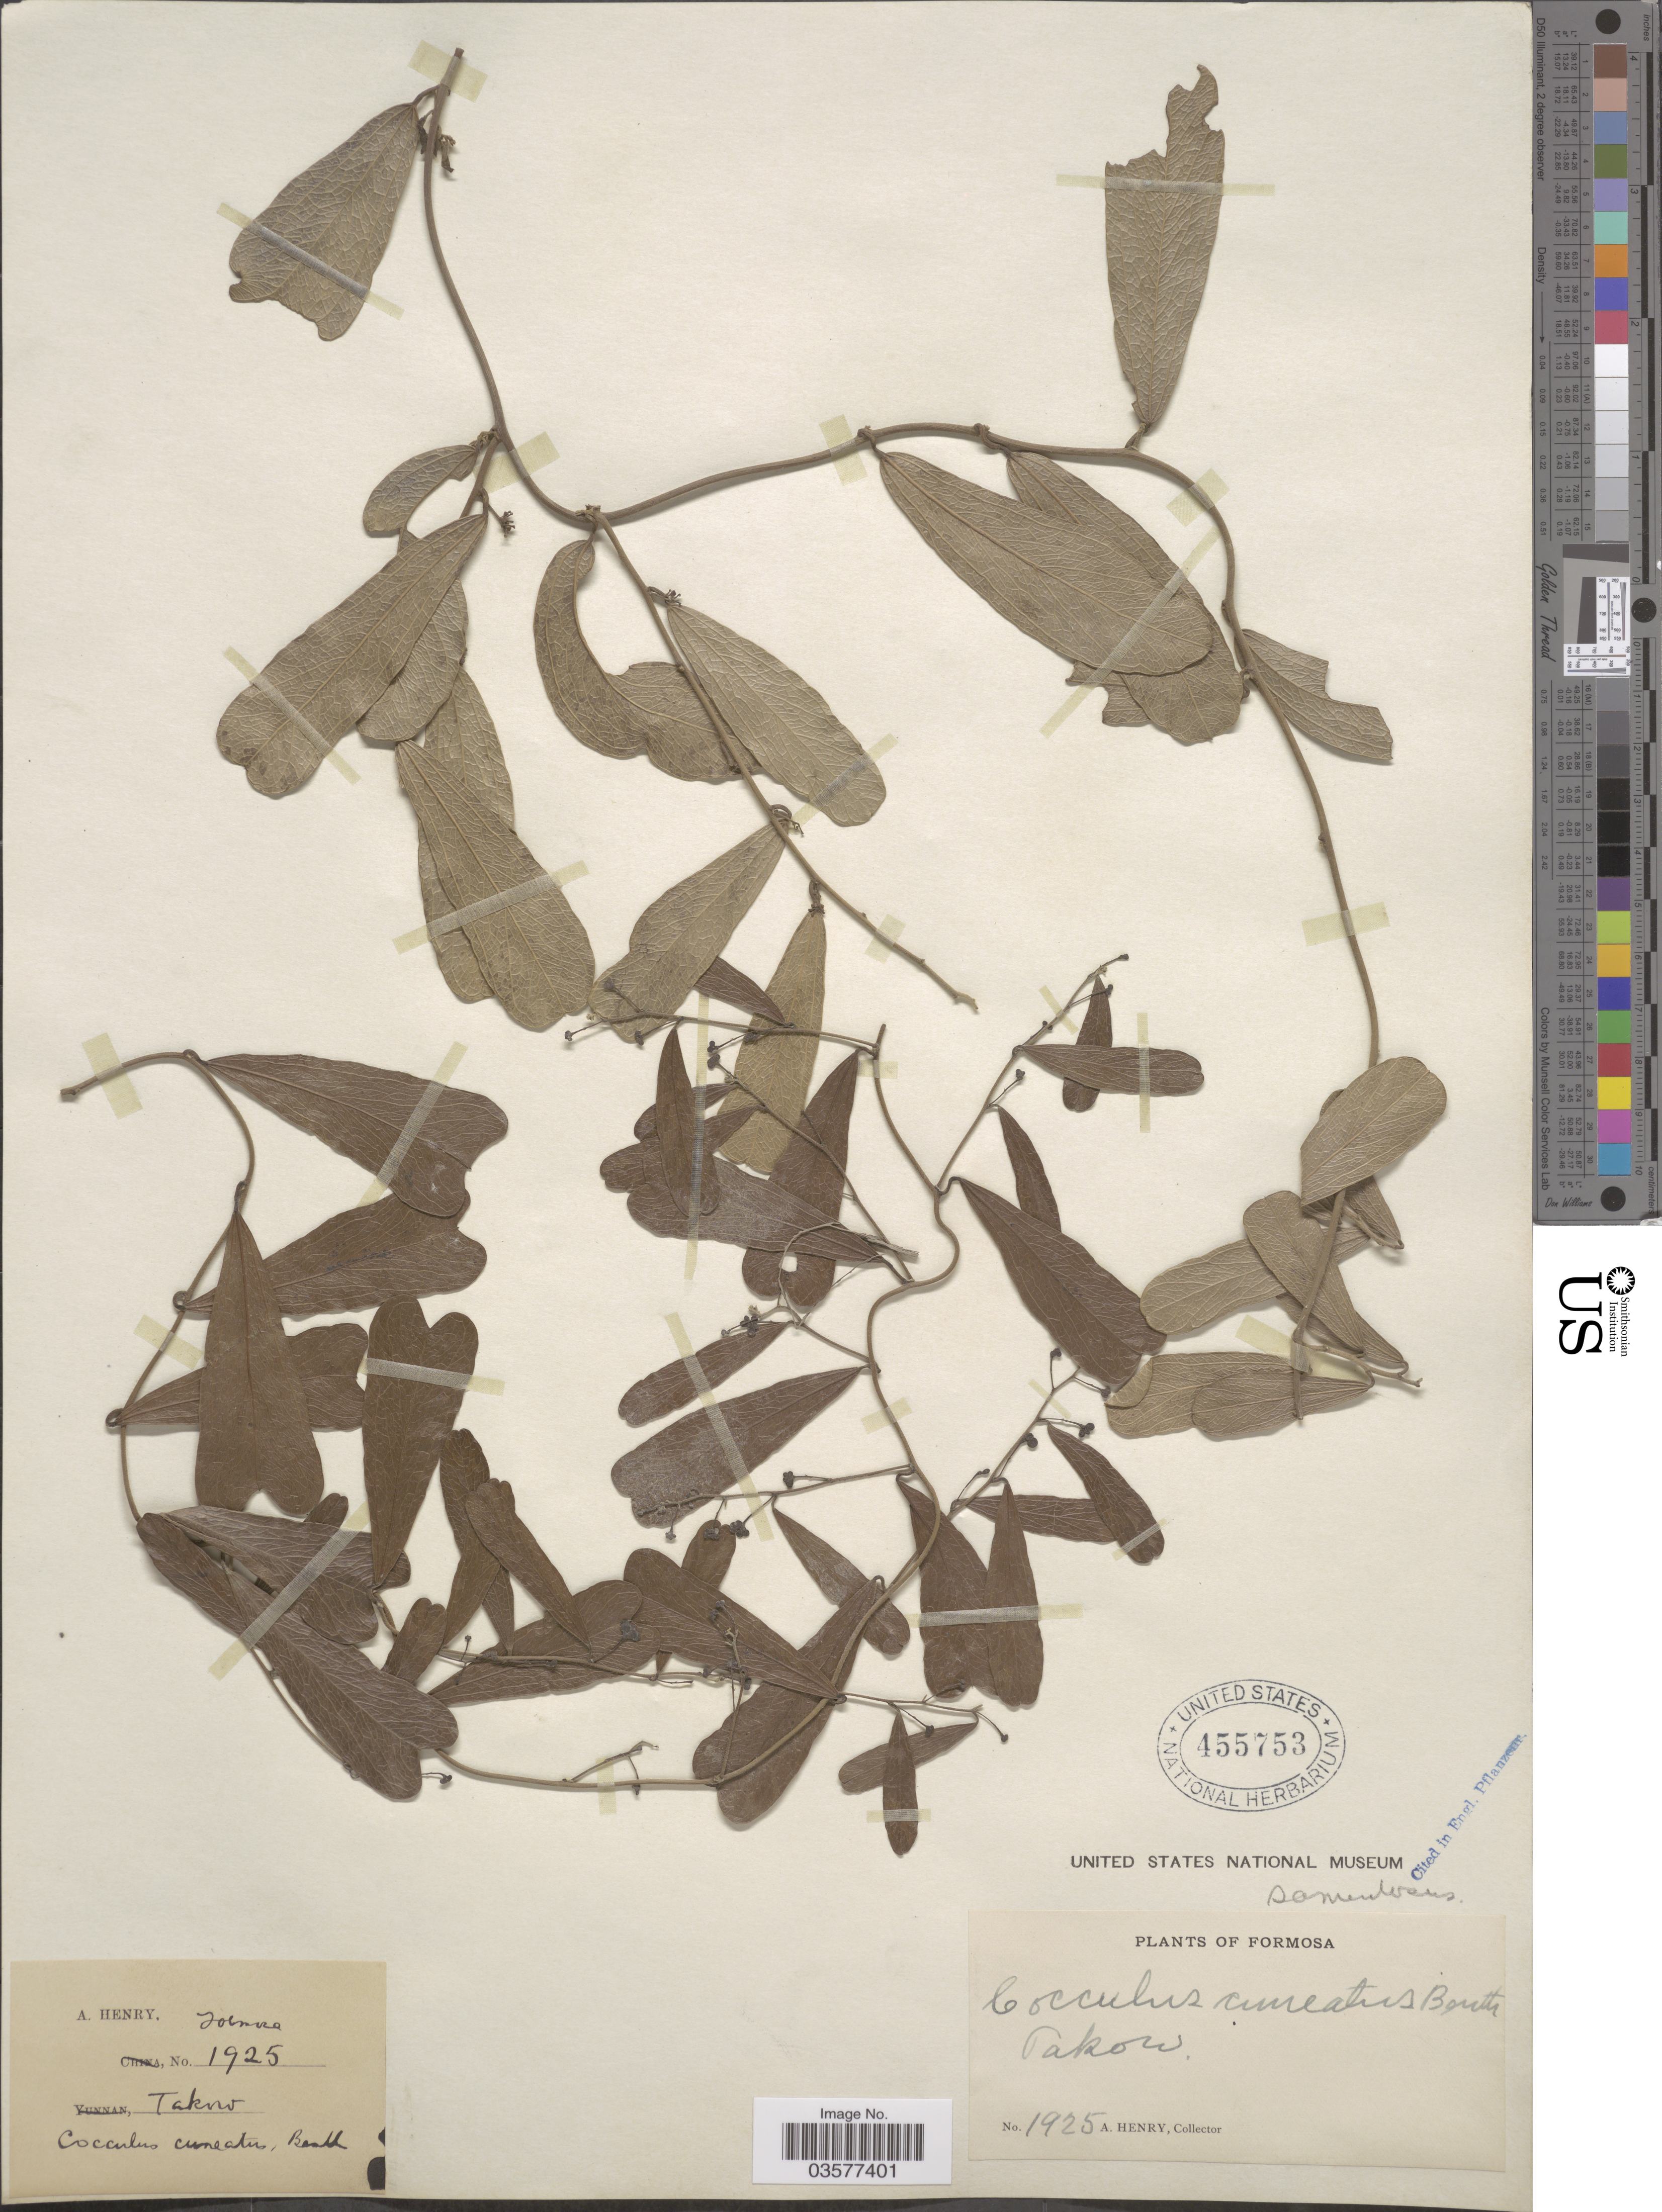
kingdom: Plantae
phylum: Tracheophyta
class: Magnoliopsida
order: Ranunculales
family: Menispermaceae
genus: Cocculus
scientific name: Cocculus orbiculatus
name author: (L.) DC.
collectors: A. Henry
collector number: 1925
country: Taiwan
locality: Formosa. Takow.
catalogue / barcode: US 455753